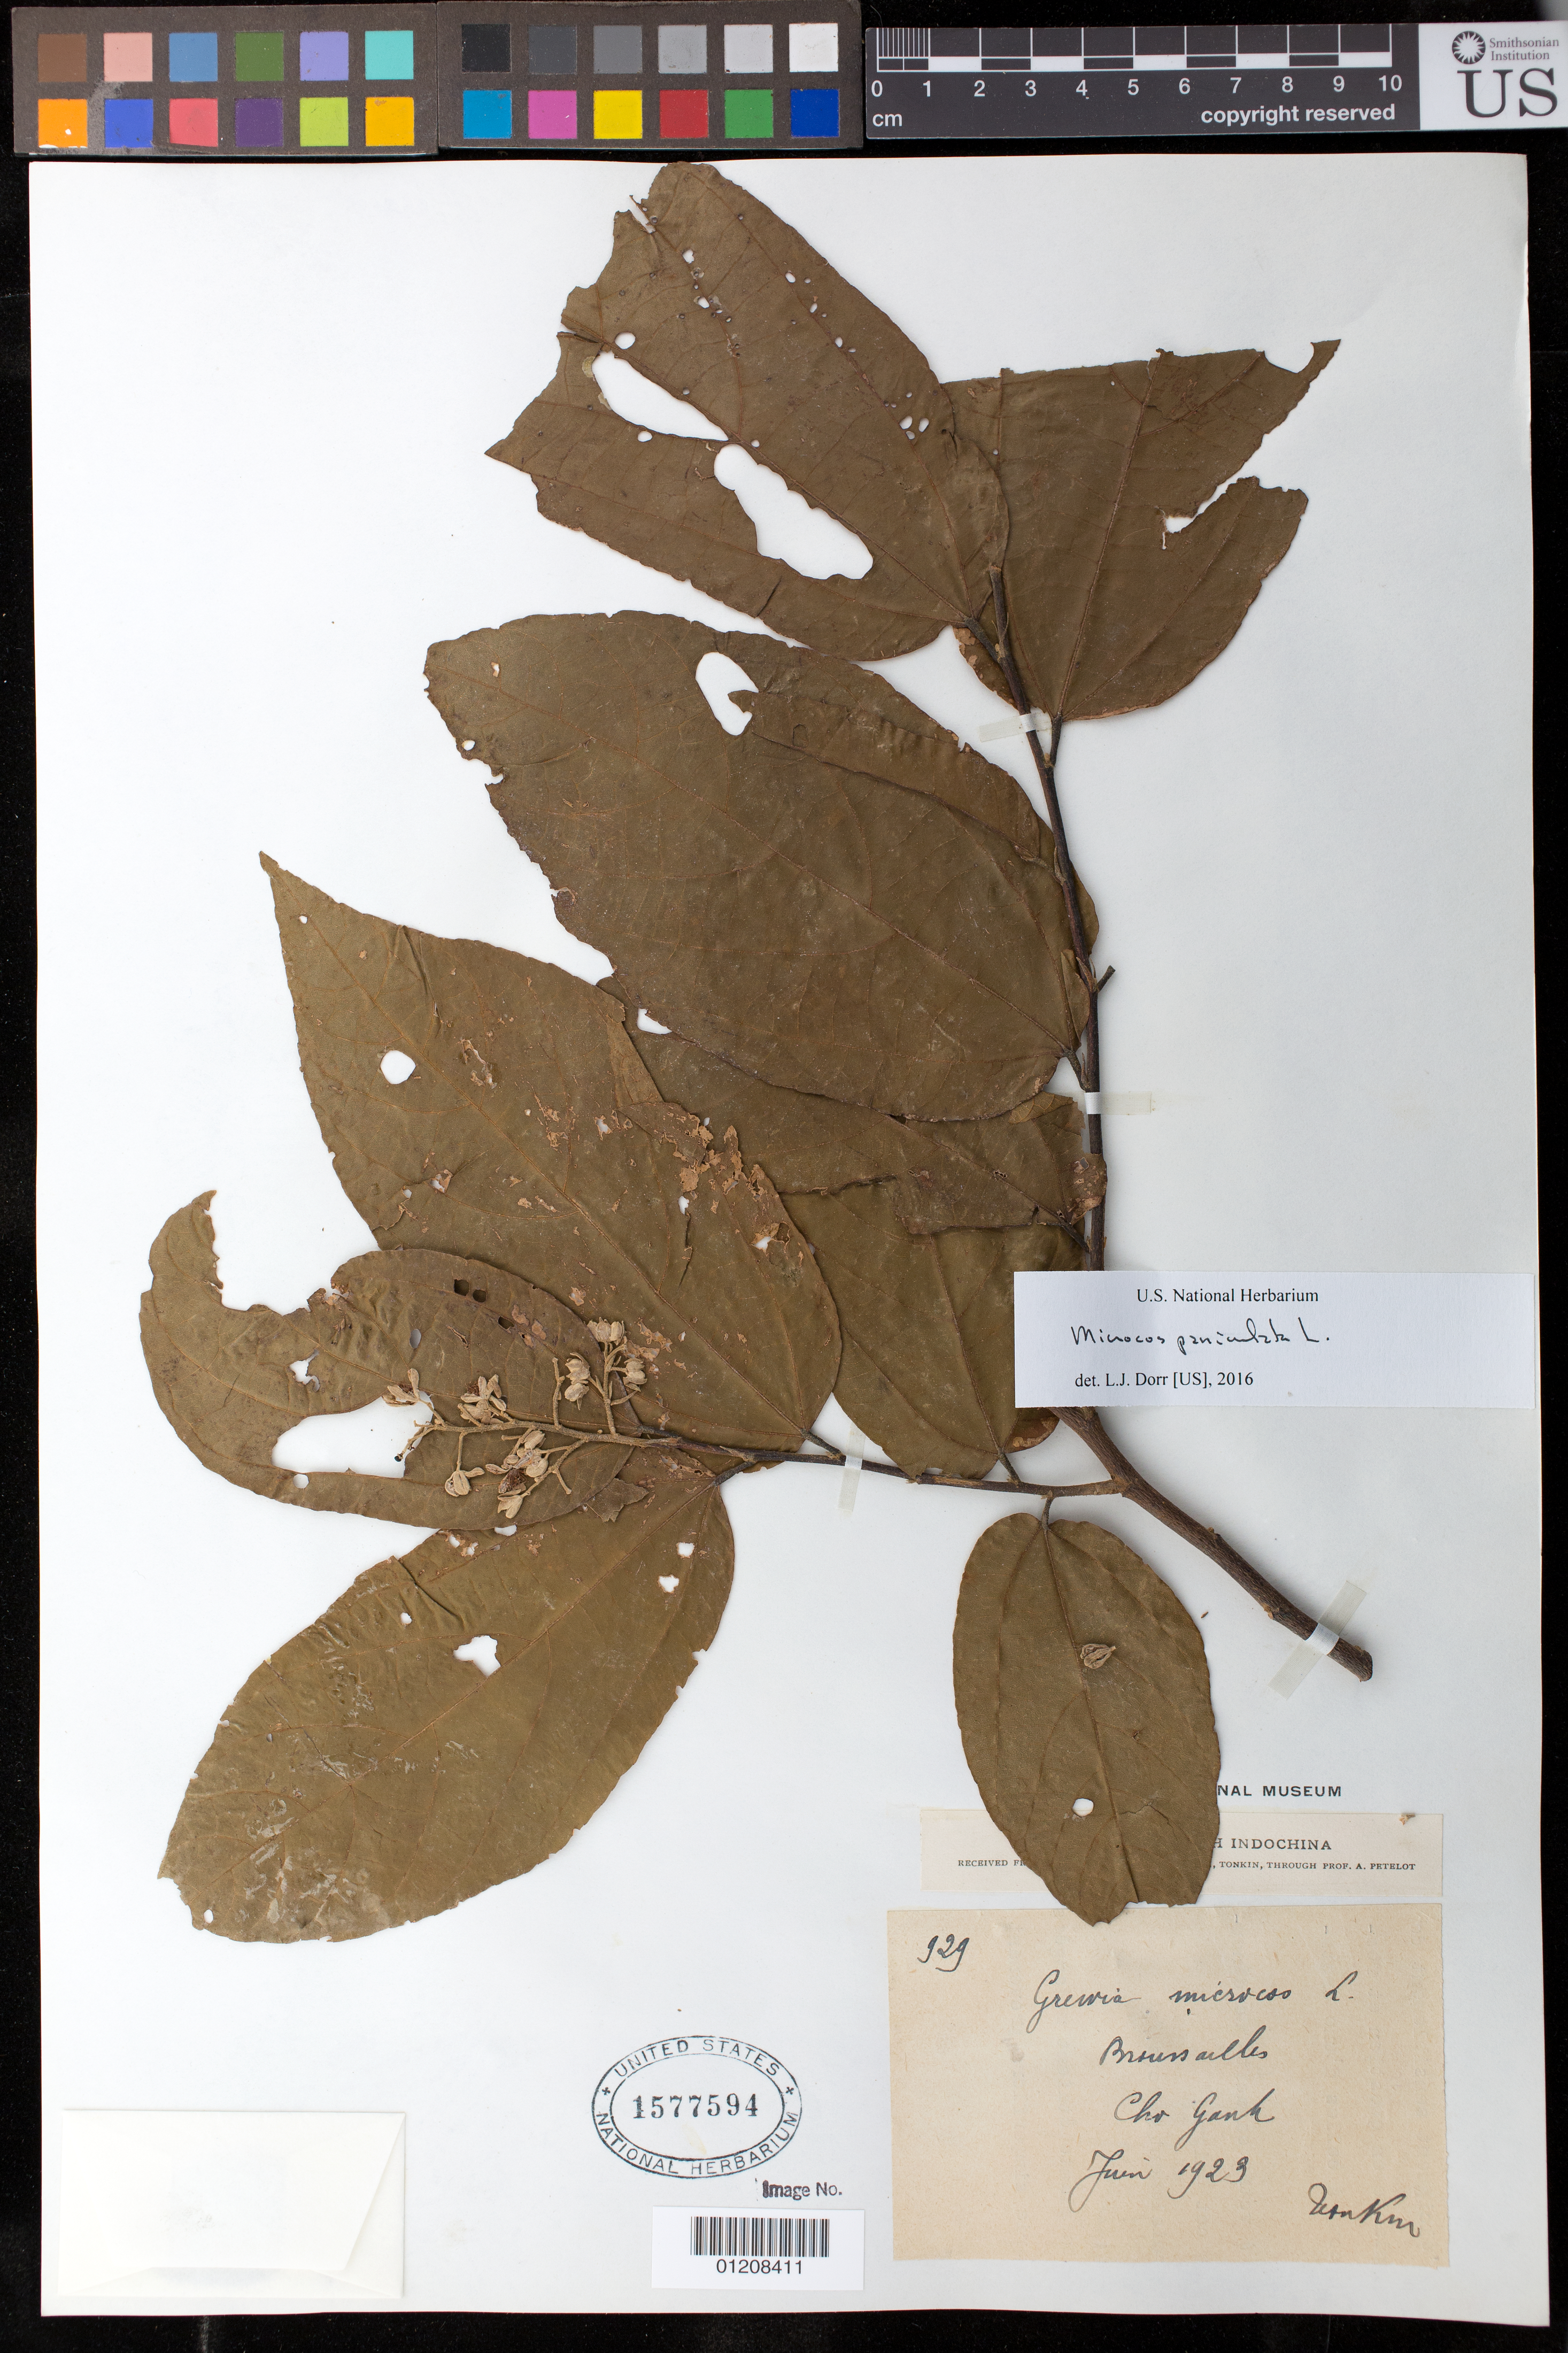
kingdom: Plantae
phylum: Tracheophyta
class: Magnoliopsida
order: Malvales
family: Malvaceae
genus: Microcos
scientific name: Microcos paniculata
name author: L.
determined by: Dorr, L. J., (BOT), Smithsonian Institution - National Museum of Natural History (UNITED STATES)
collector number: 929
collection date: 1923-06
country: Vietnam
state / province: Ninh Bình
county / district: Cho Ganh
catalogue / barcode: US 1577594